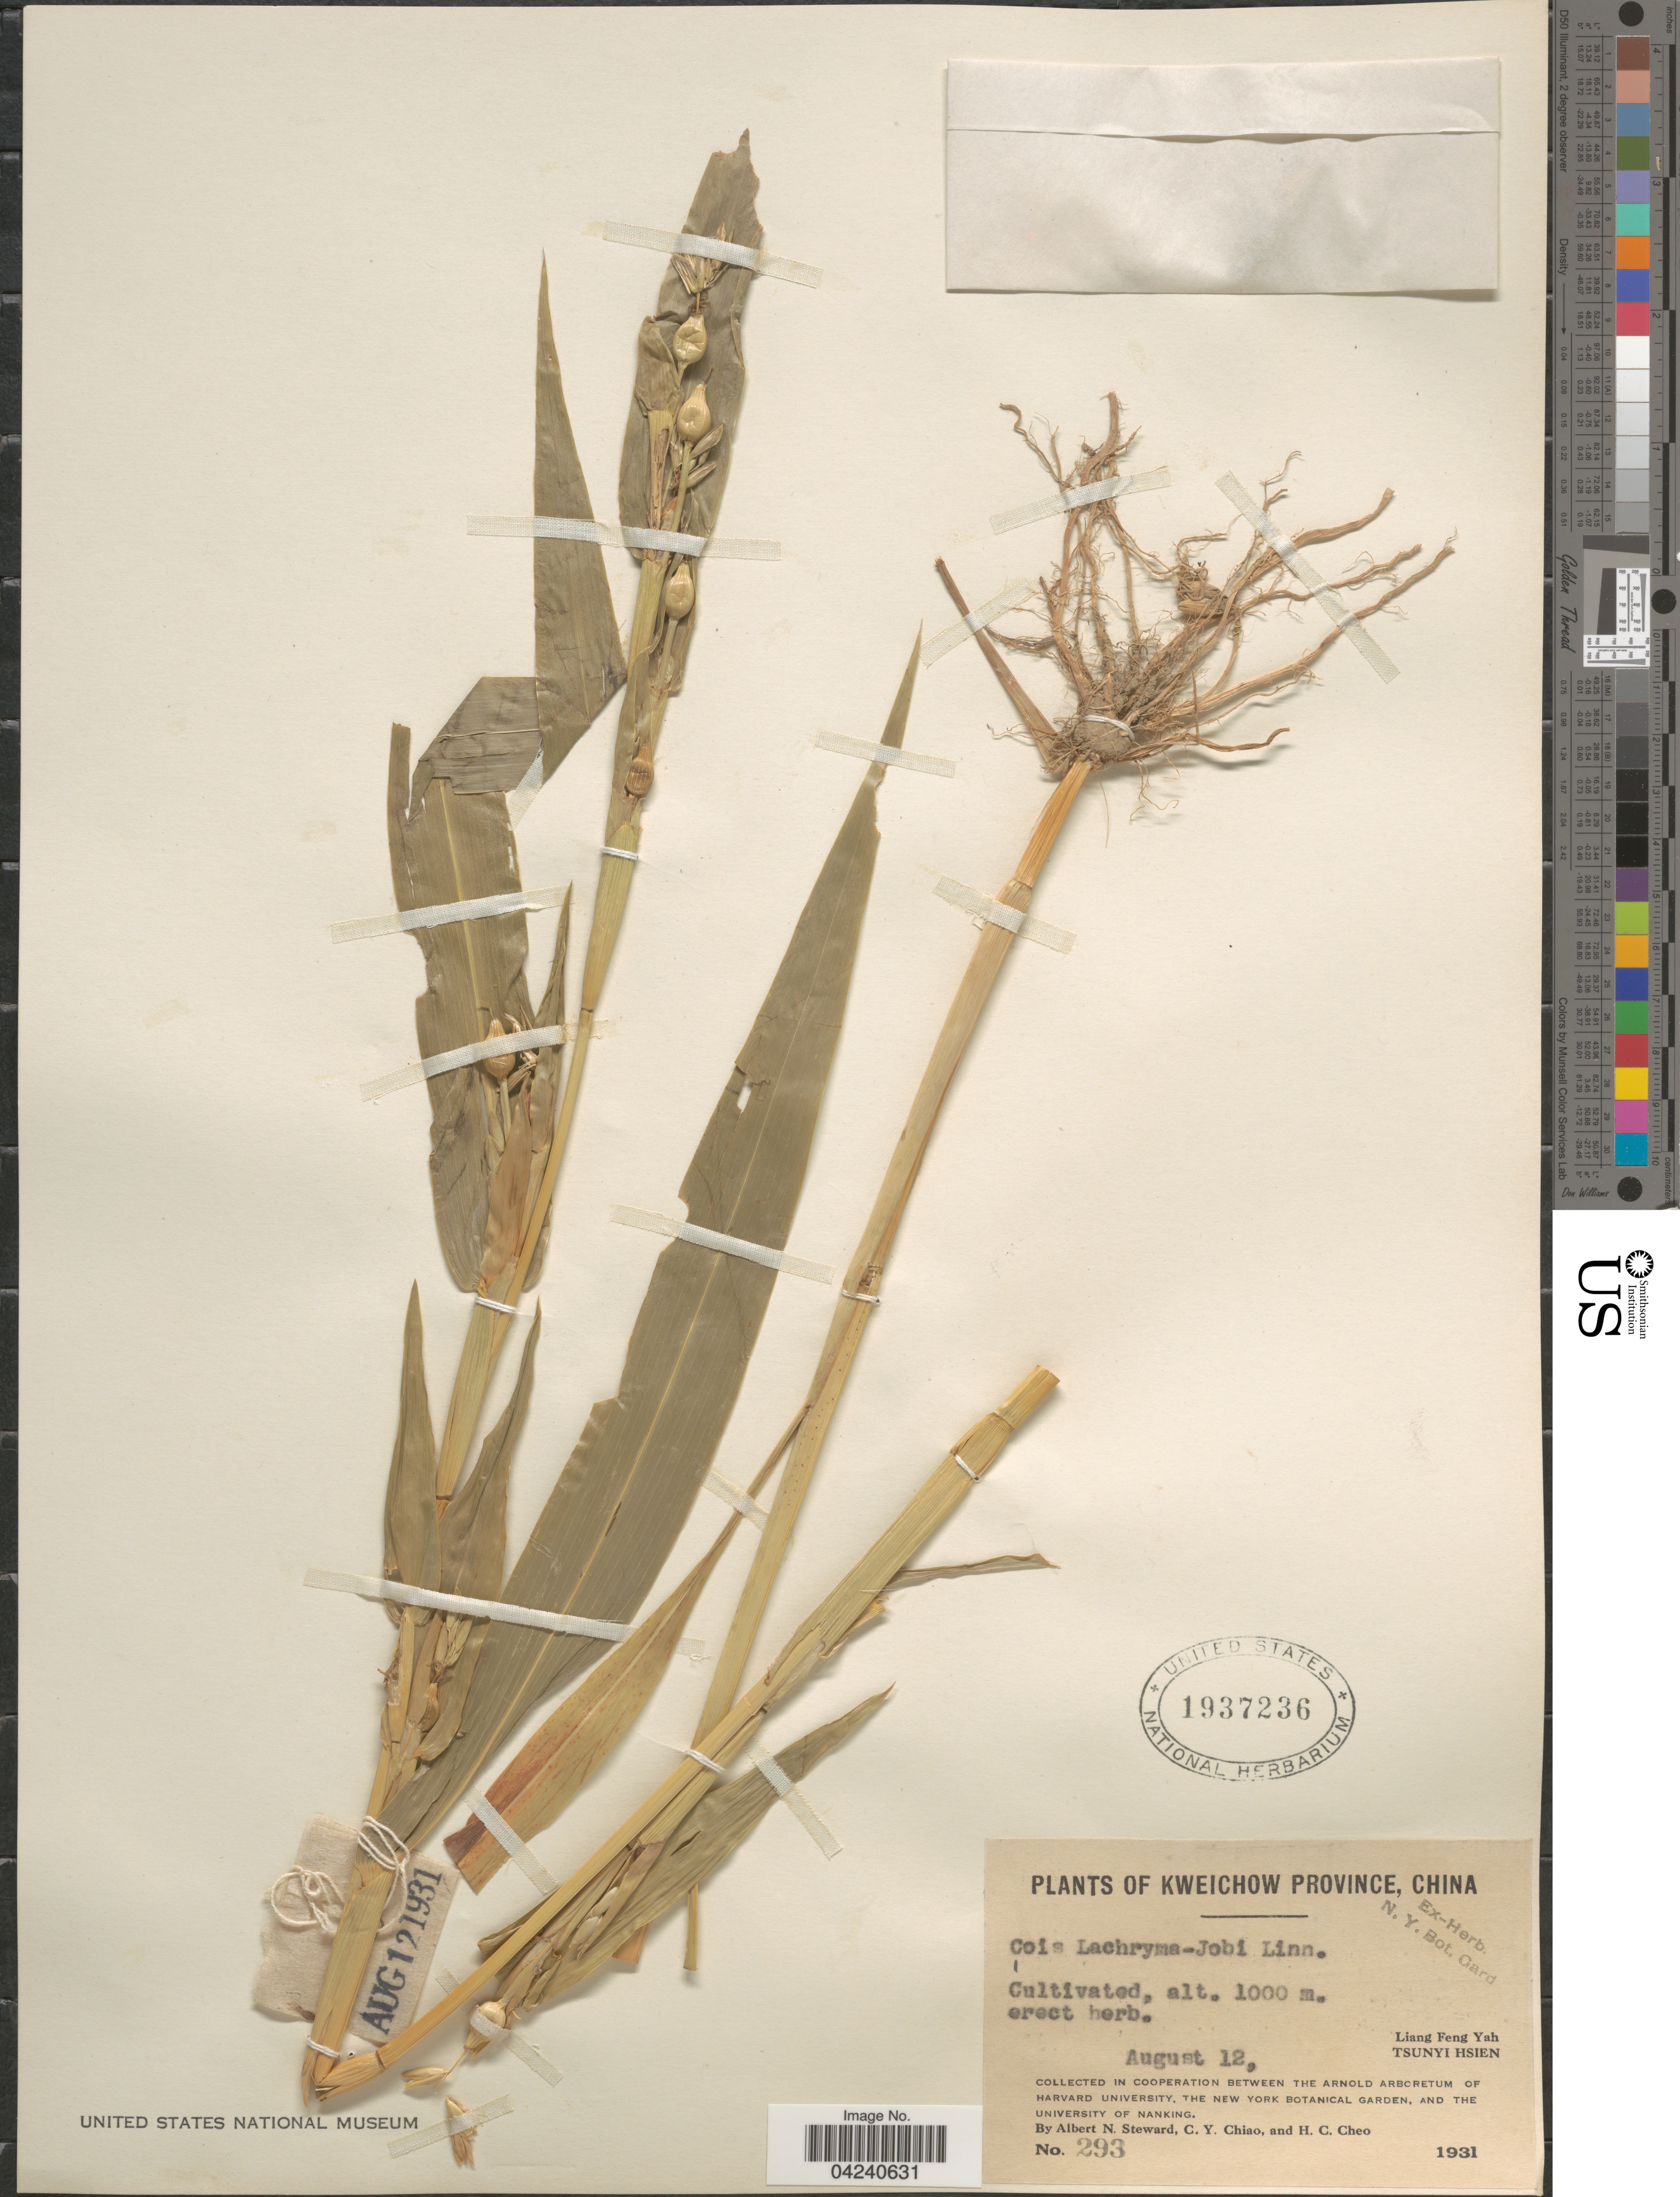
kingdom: Plantae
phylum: Tracheophyta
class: Liliopsida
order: Poales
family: Poaceae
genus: Coix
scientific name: Coix lacryma-jobi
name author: L.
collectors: A. N. Steward, C. Y. Chiao & H. Cheo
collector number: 293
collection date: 1931-08-12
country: China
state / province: Guizhou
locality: Kweichow Province. Liang Feng Yah. Tsunyi Hsien.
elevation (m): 1000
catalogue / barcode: US 1937236